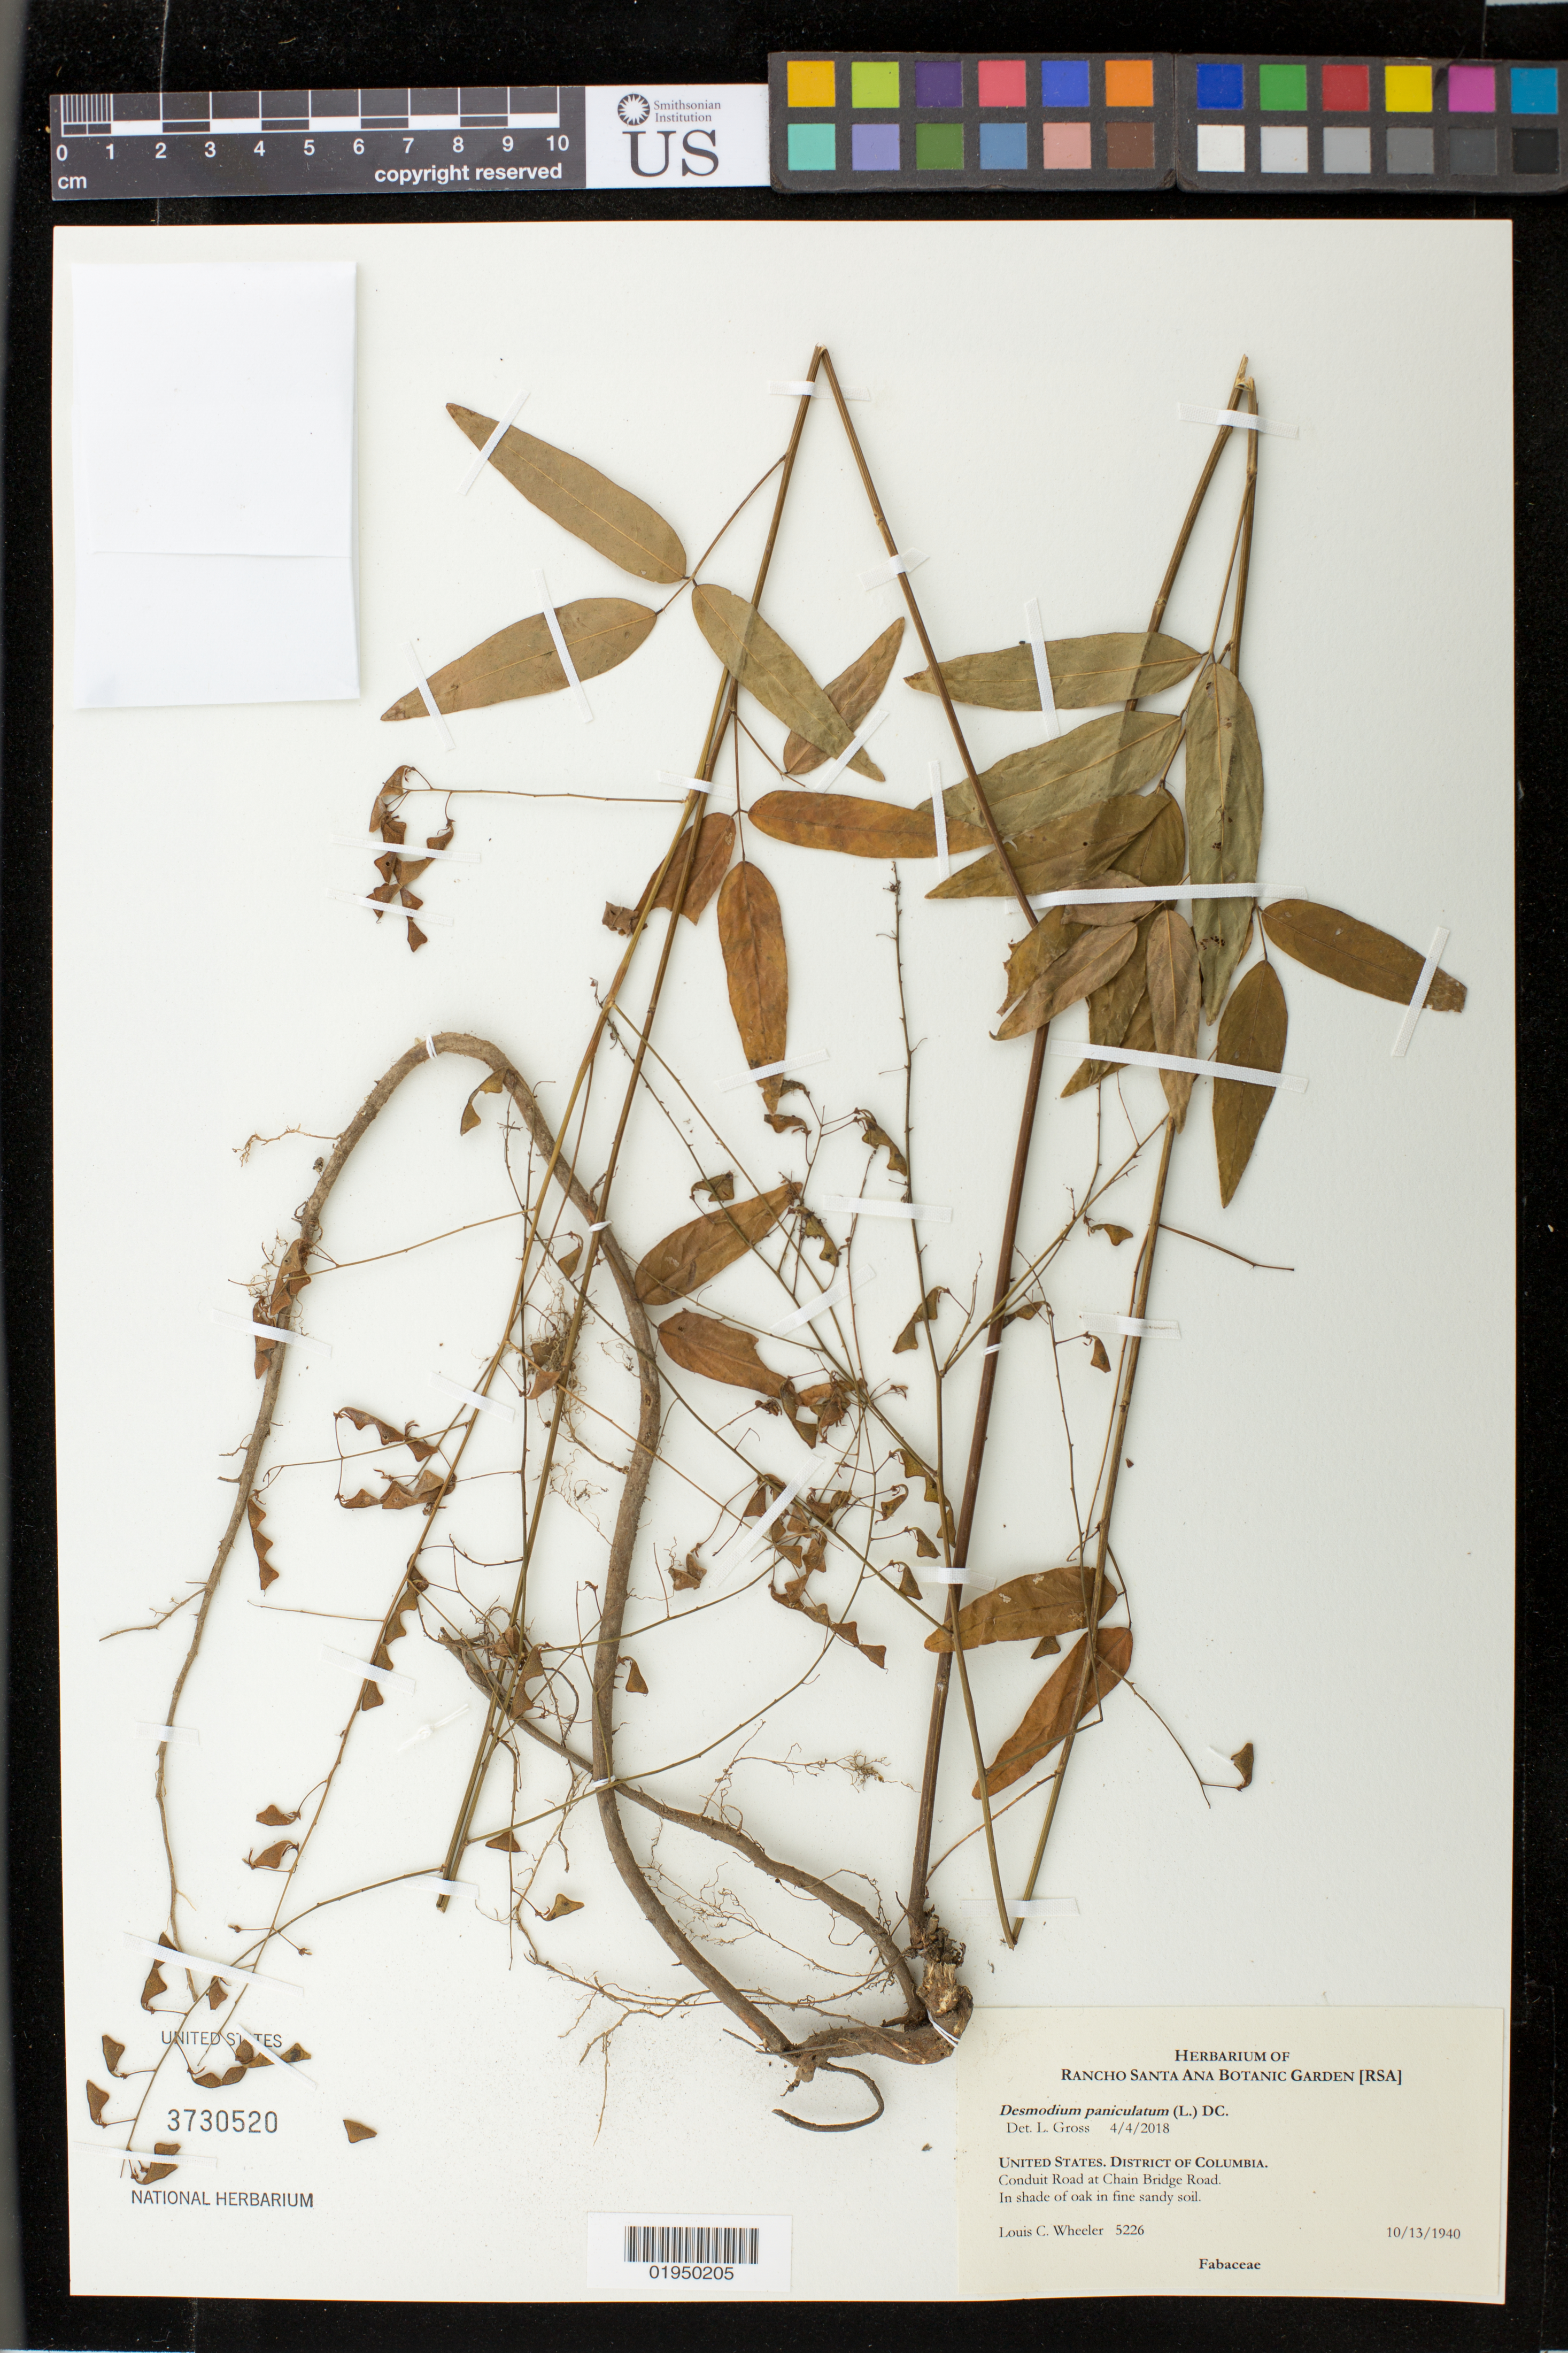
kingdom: Plantae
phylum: Tracheophyta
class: Magnoliopsida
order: Fabales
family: Fabaceae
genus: Desmodium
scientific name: Desmodium paniculatum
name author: (L.) DC.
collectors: L. C. Wheeler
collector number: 5226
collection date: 1940-10-13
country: United States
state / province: District of Columbia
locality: Chain Bridge Road between Conduit Road and Canal Rd.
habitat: In shade of oak in fine sandy soil.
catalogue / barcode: US 3730520